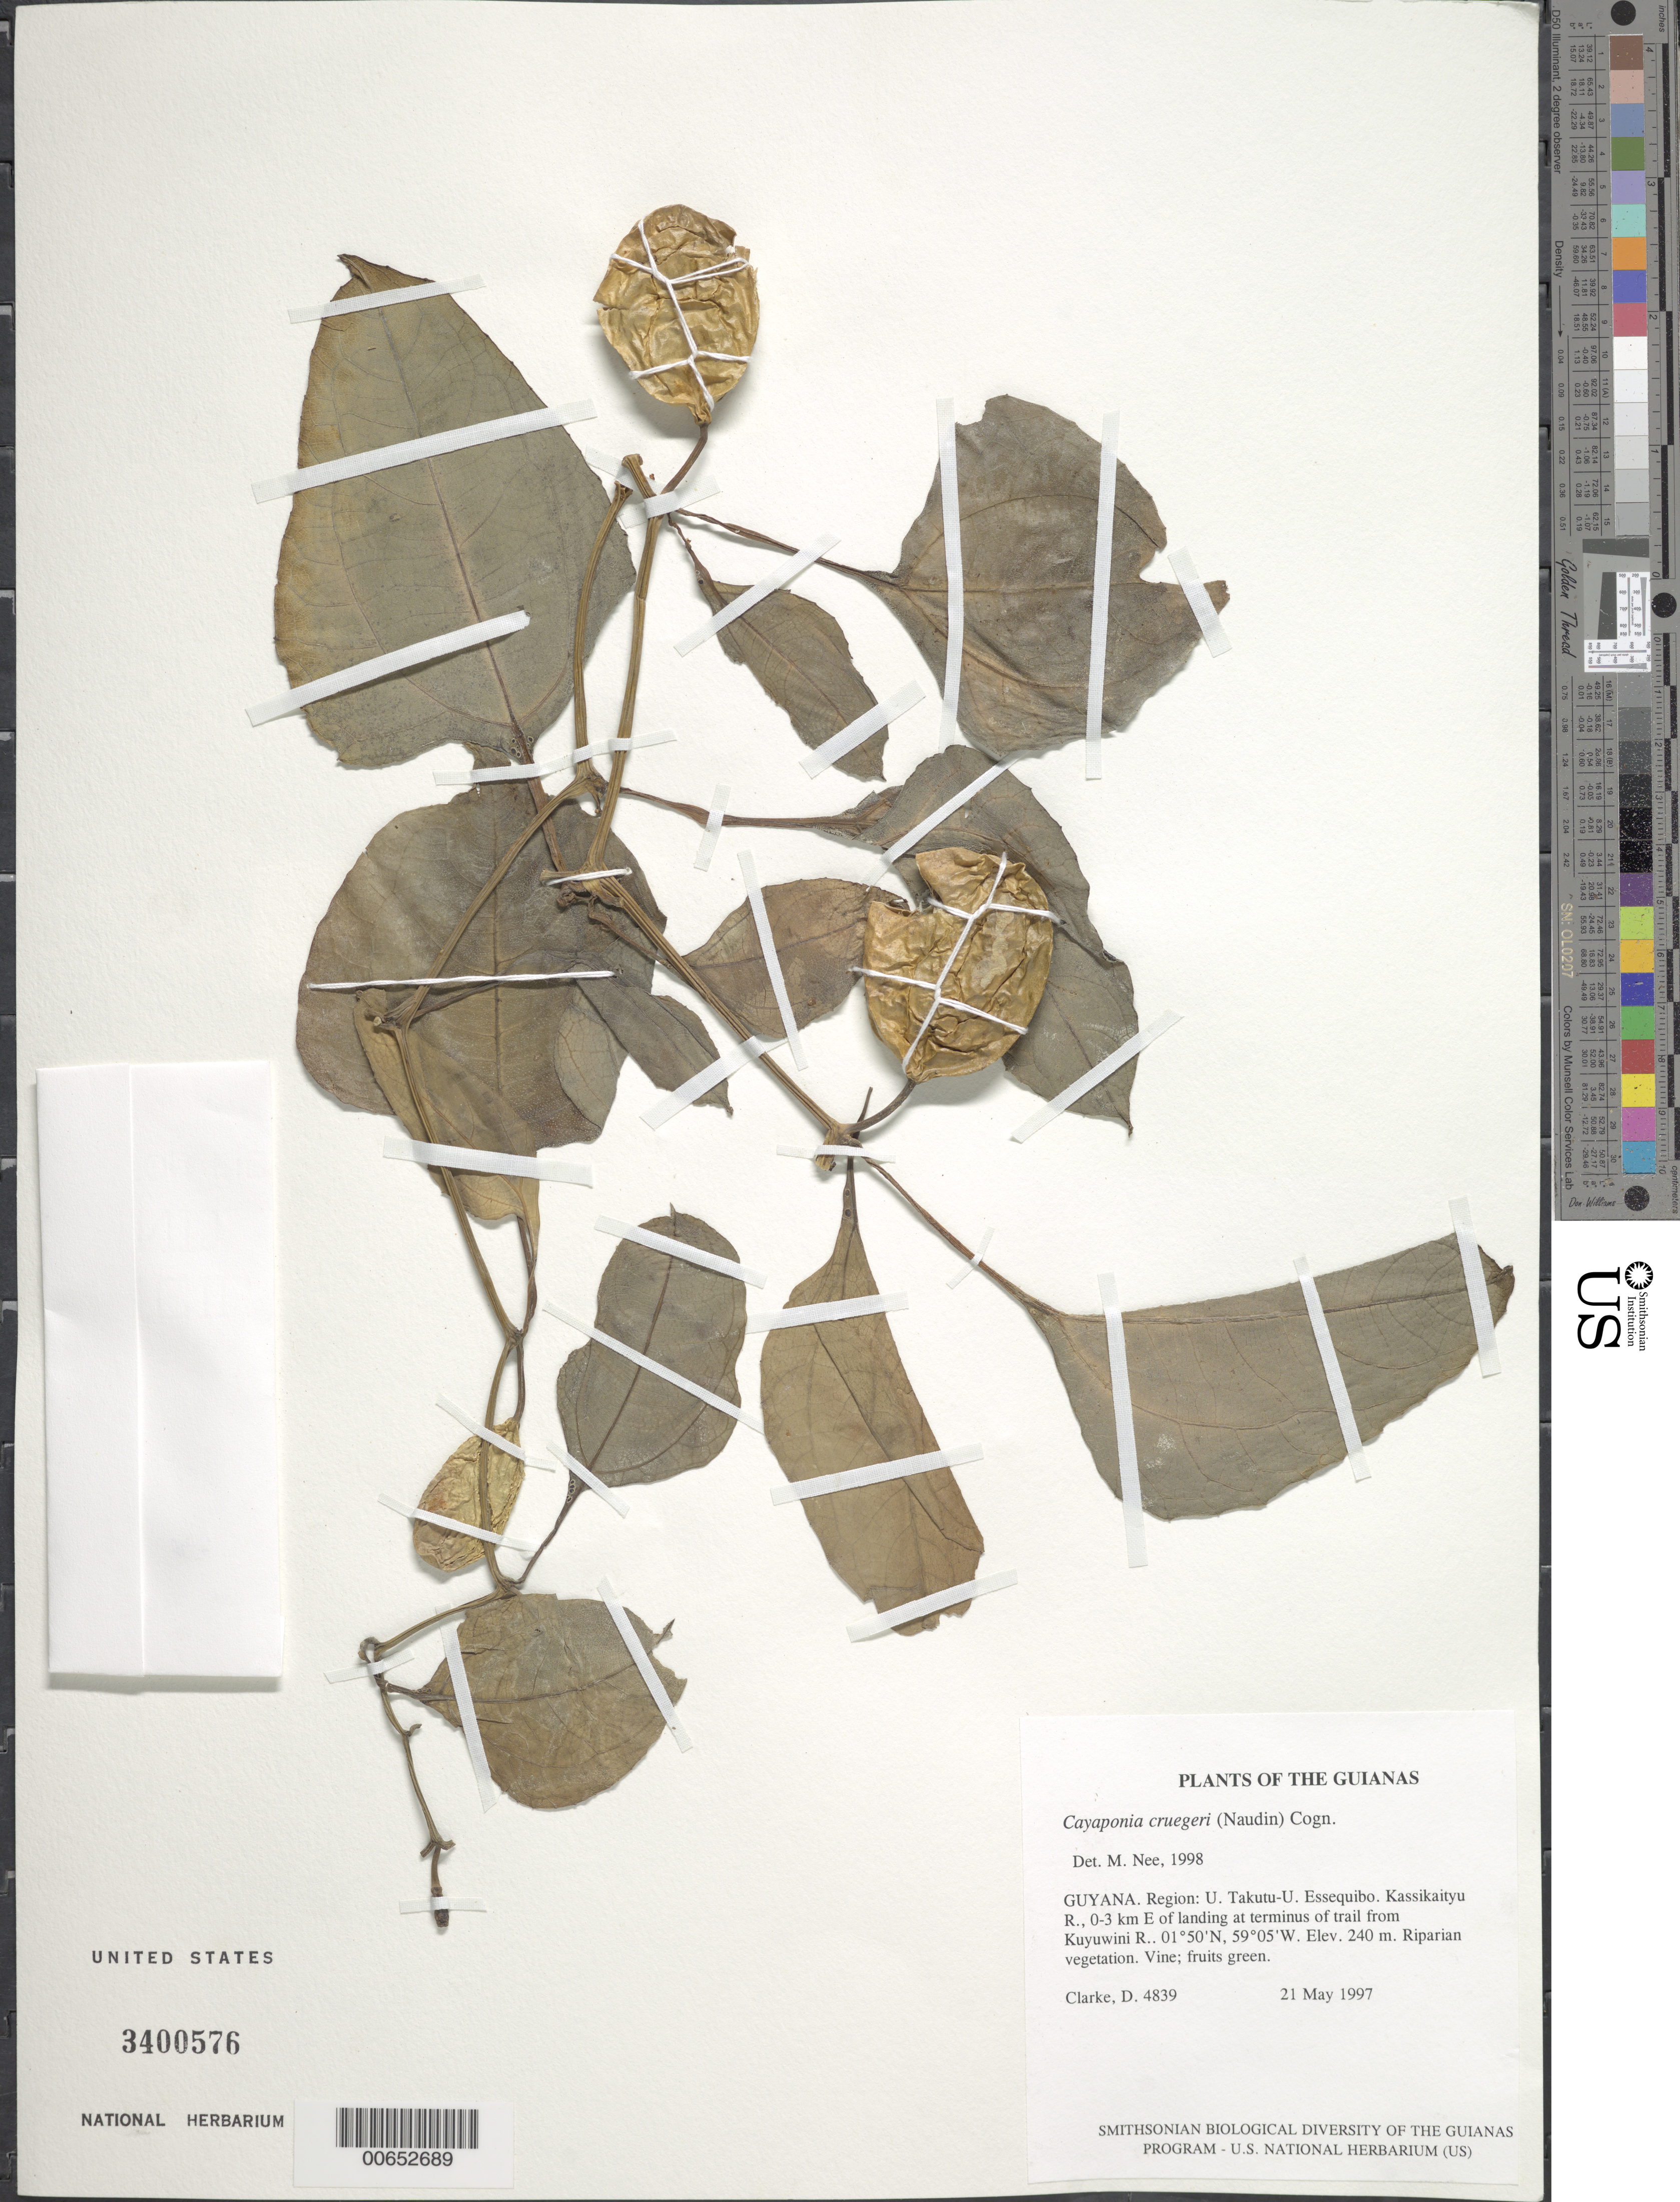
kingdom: Plantae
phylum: Tracheophyta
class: Magnoliopsida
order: Cucurbitales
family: Cucurbitaceae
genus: Cayaponia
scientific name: Cayaponia cruegeri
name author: (Naudin) Cogn.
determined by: Nee, Michael H.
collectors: H. D. Clarke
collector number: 4839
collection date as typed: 21 May 1997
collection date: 1997-05-21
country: Guyana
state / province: U. Takutu-U. Essequibo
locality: Kassikaityu R., 0-3 km E of landing at terminus of trail from Kuyuwini R.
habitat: Riparian vegetation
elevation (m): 240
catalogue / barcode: US 3400576